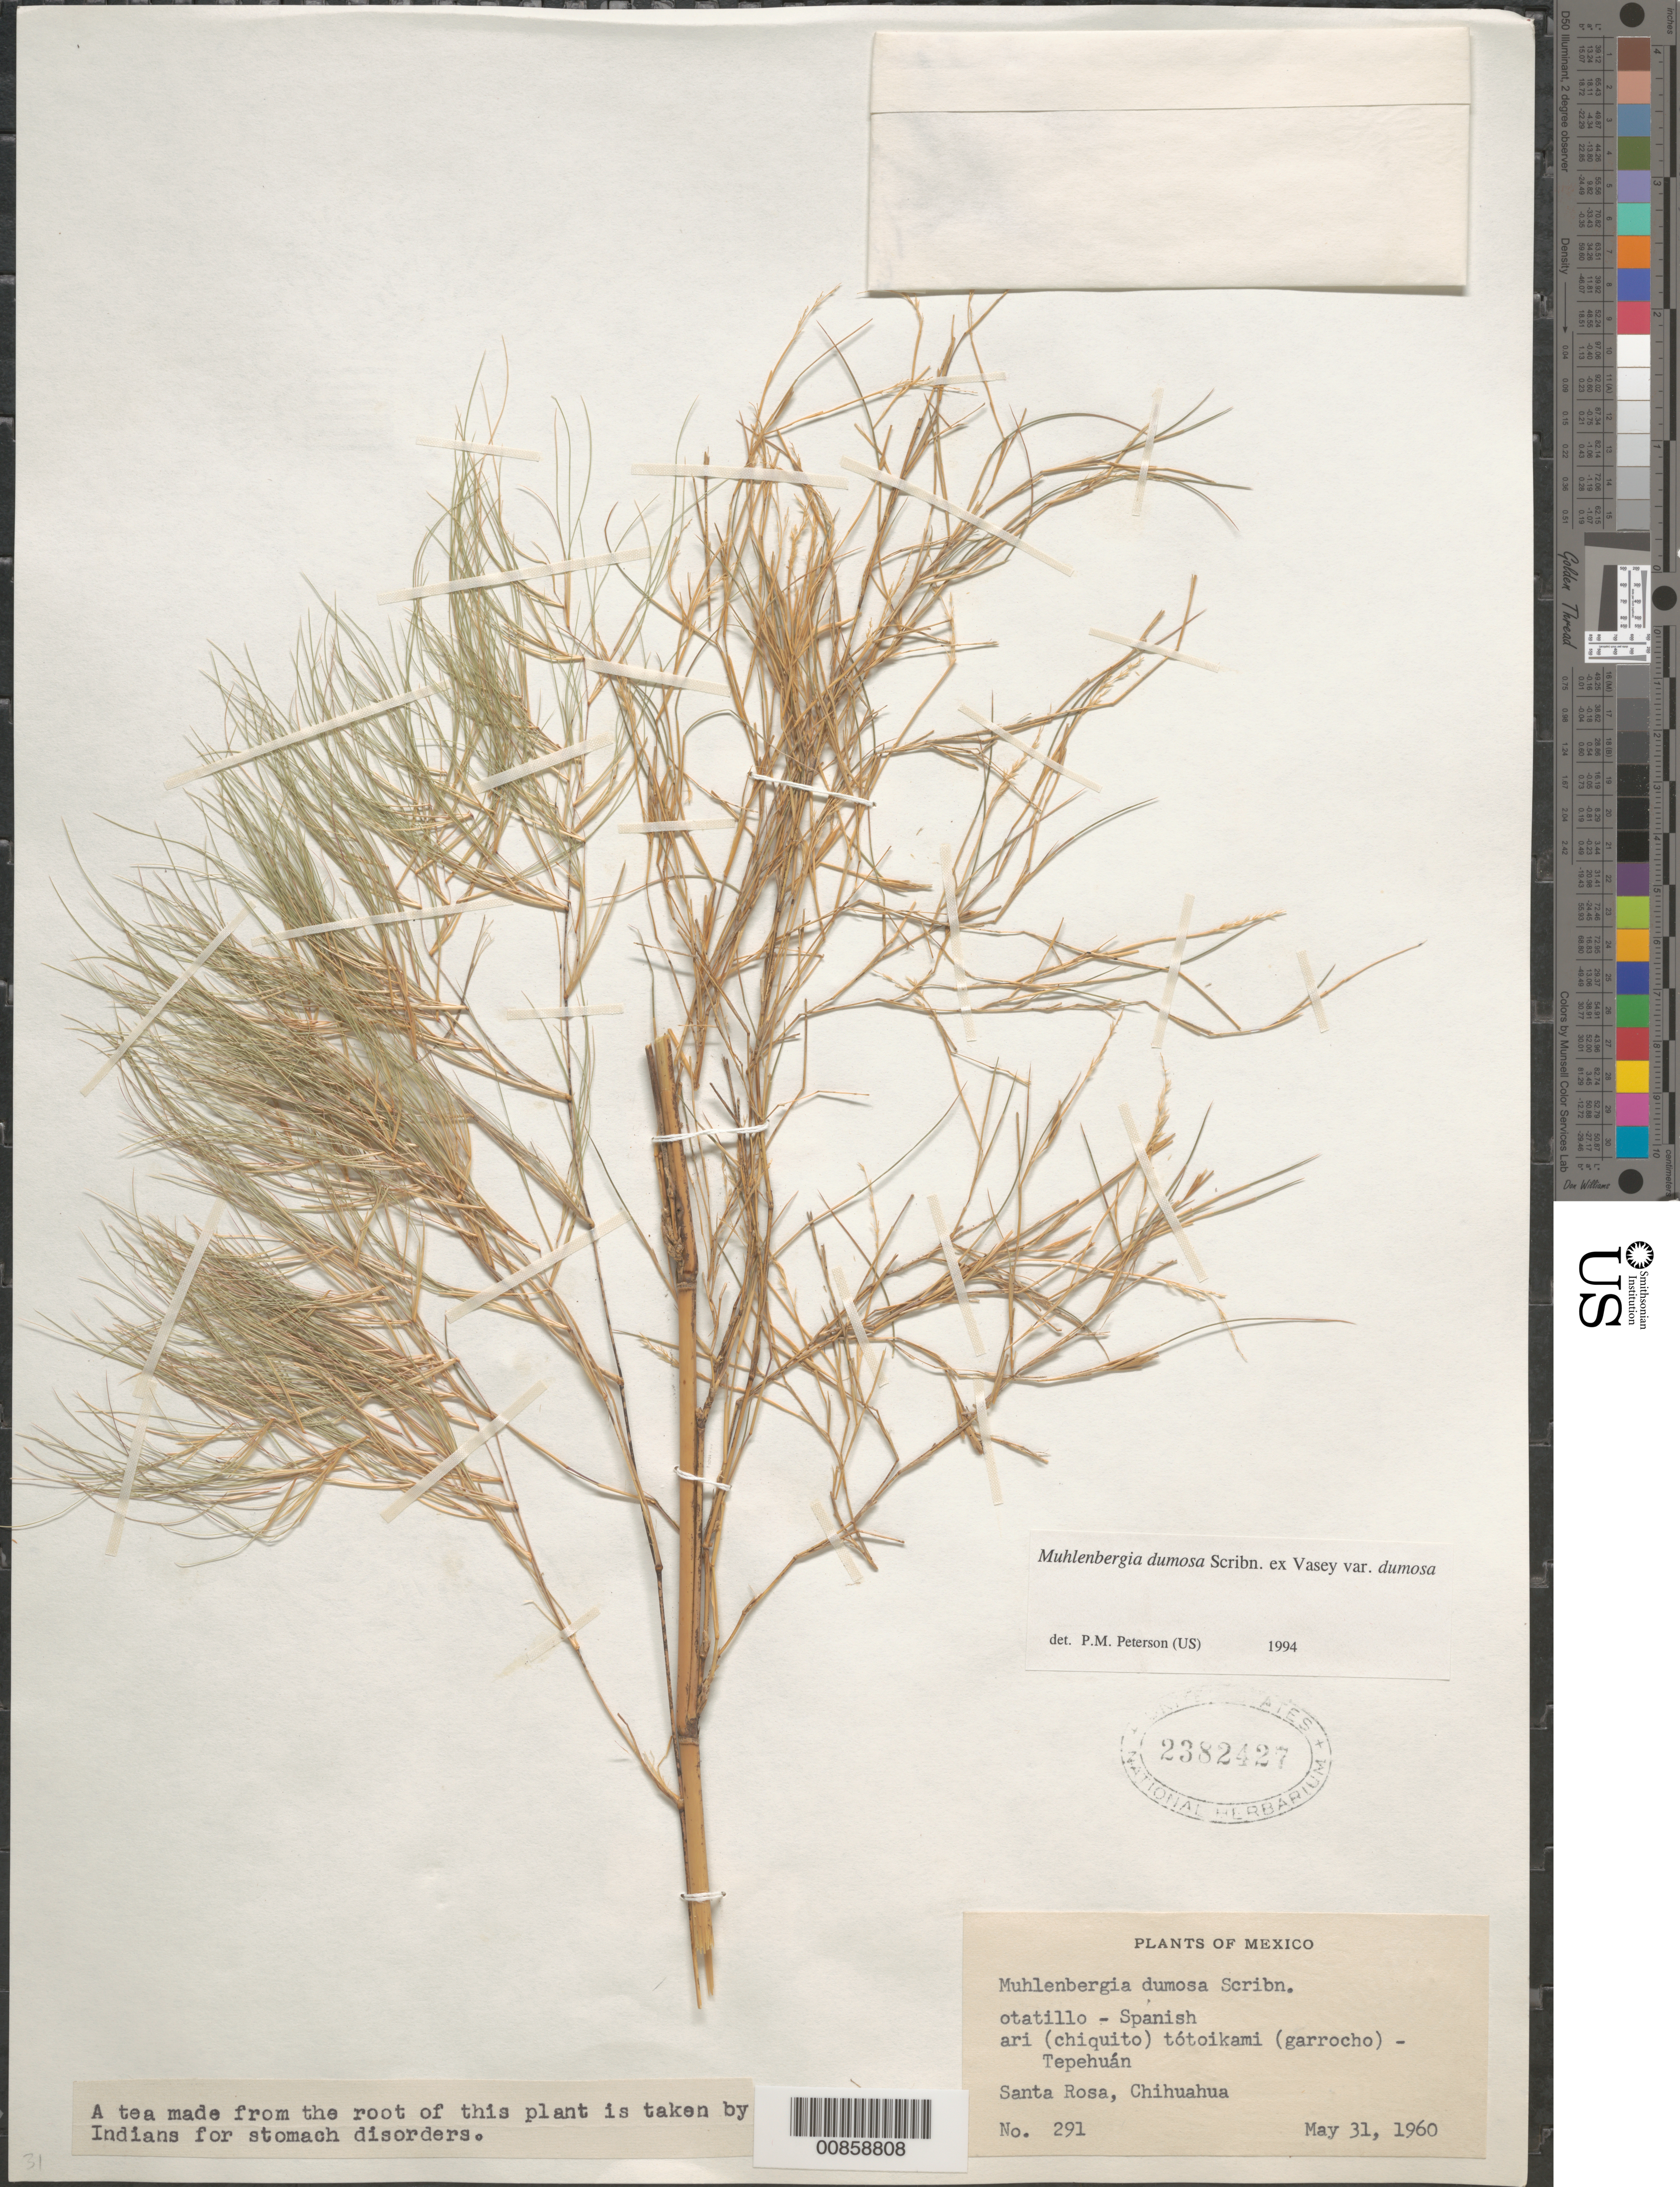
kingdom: Plantae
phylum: Tracheophyta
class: Liliopsida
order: Poales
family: Poaceae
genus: Muhlenbergia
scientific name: Muhlenbergia dumosa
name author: Scribn. ex Vasey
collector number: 291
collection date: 1960-05-31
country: Mexico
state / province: Chihuahua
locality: Santa Rosa.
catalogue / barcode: US 2382427